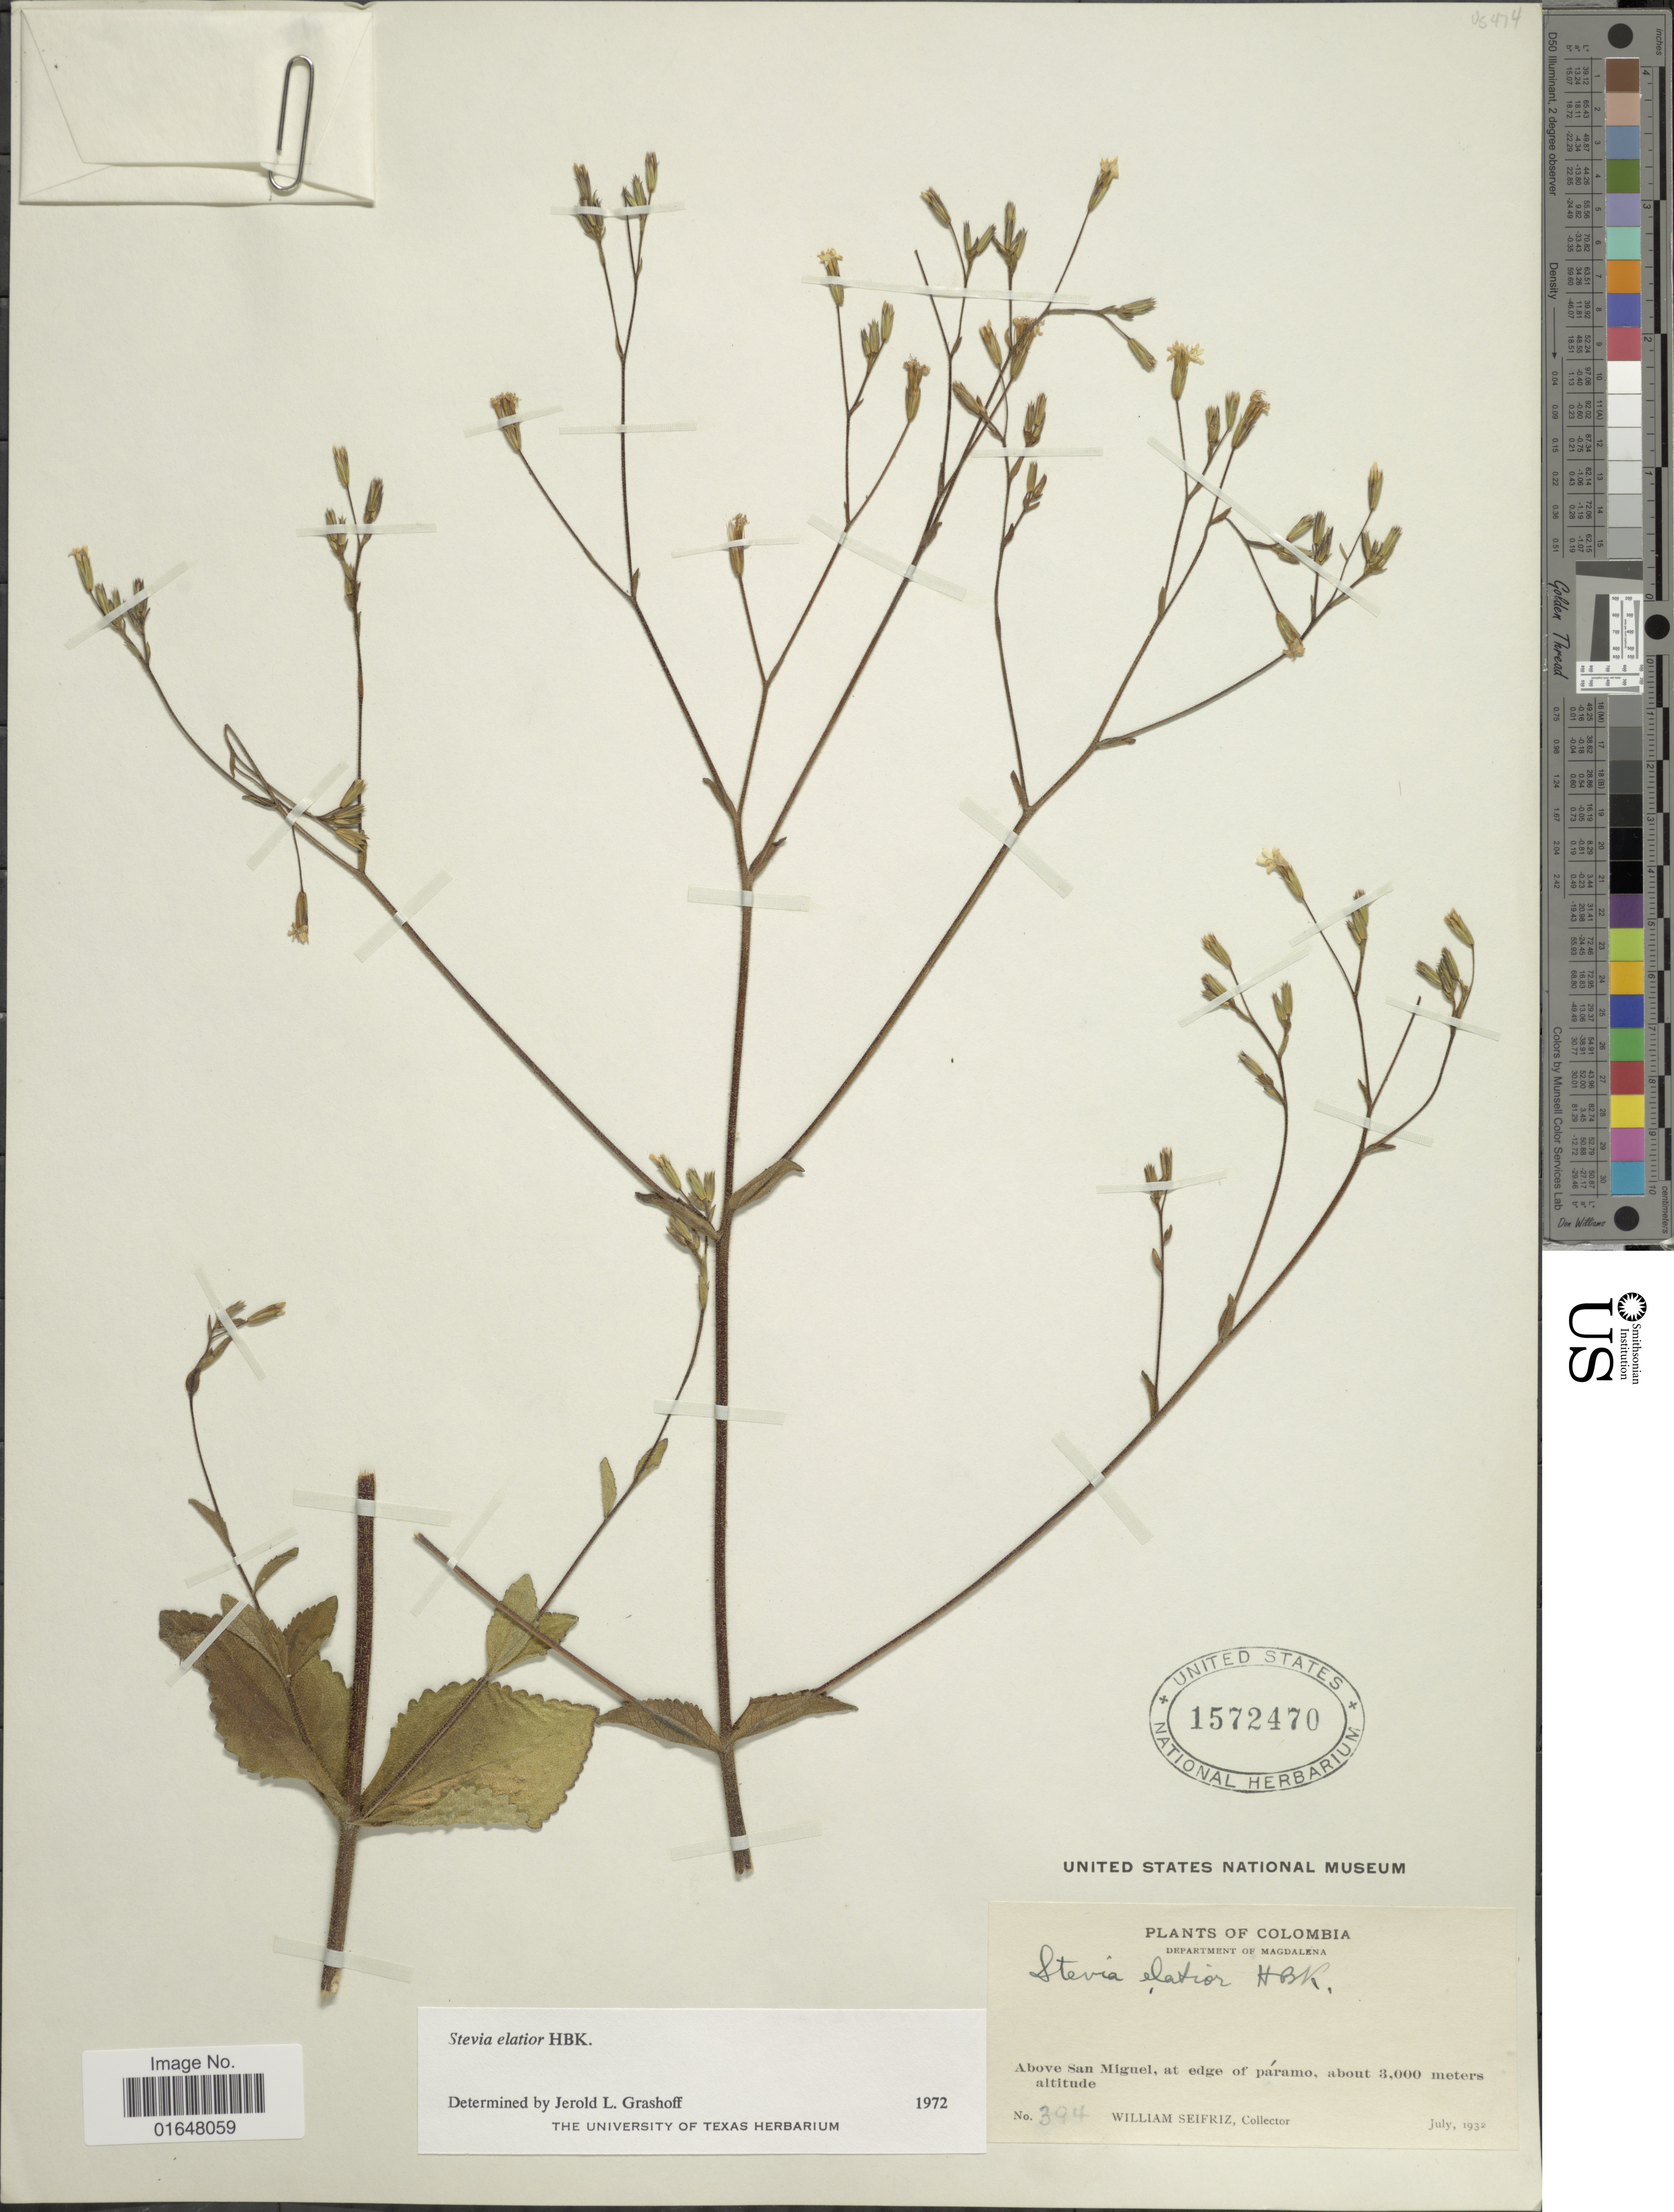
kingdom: Plantae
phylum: Tracheophyta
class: Magnoliopsida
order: Asterales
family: Asteraceae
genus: Stevia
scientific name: Stevia elatior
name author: Kunth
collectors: W. Seifriz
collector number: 394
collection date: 1932-07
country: Colombia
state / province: Magdalena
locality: Above San Miguel, at edge of paramo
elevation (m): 3000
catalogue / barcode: US 1572470